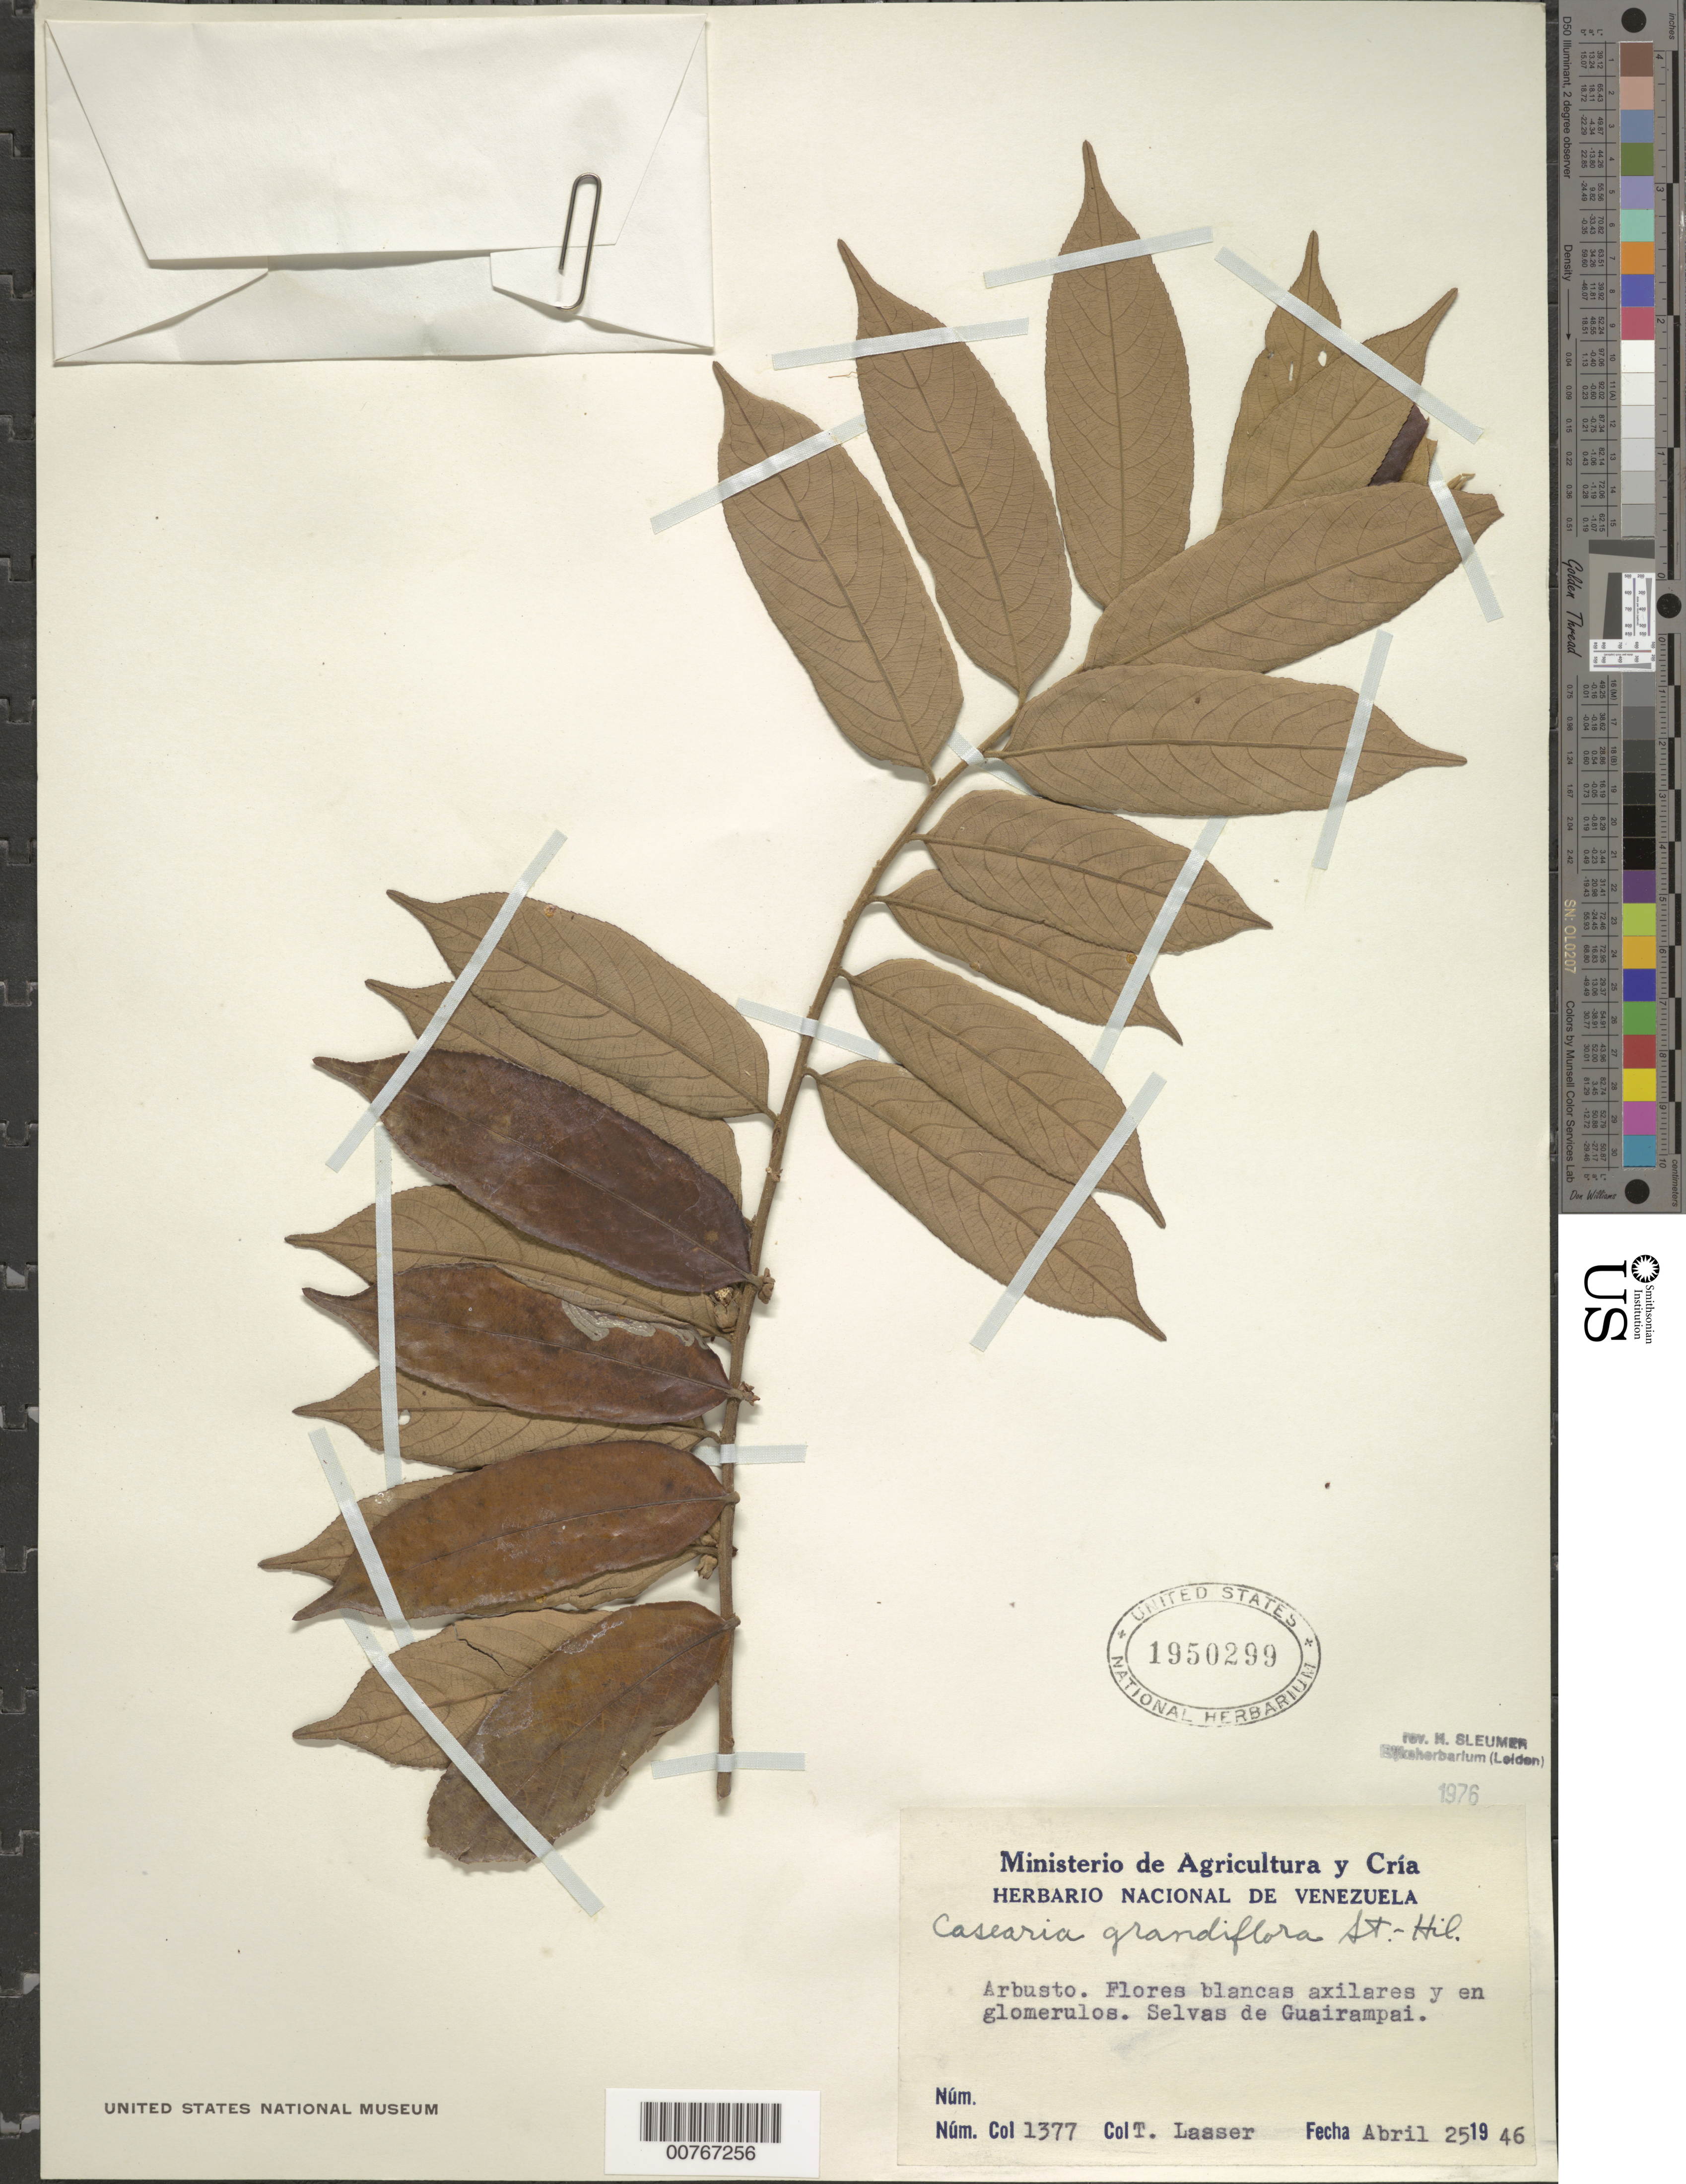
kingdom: Plantae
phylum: Tracheophyta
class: Magnoliopsida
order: Malpighiales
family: Salicaceae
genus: Casearia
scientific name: Casearia grandiflora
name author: Cambess.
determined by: Sleumer, H. O.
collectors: T. Lasser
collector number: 1377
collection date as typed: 25-Apr-46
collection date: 1946-04-25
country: Venezuela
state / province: Bolívar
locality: Guairampai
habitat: Forest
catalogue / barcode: US 1950299